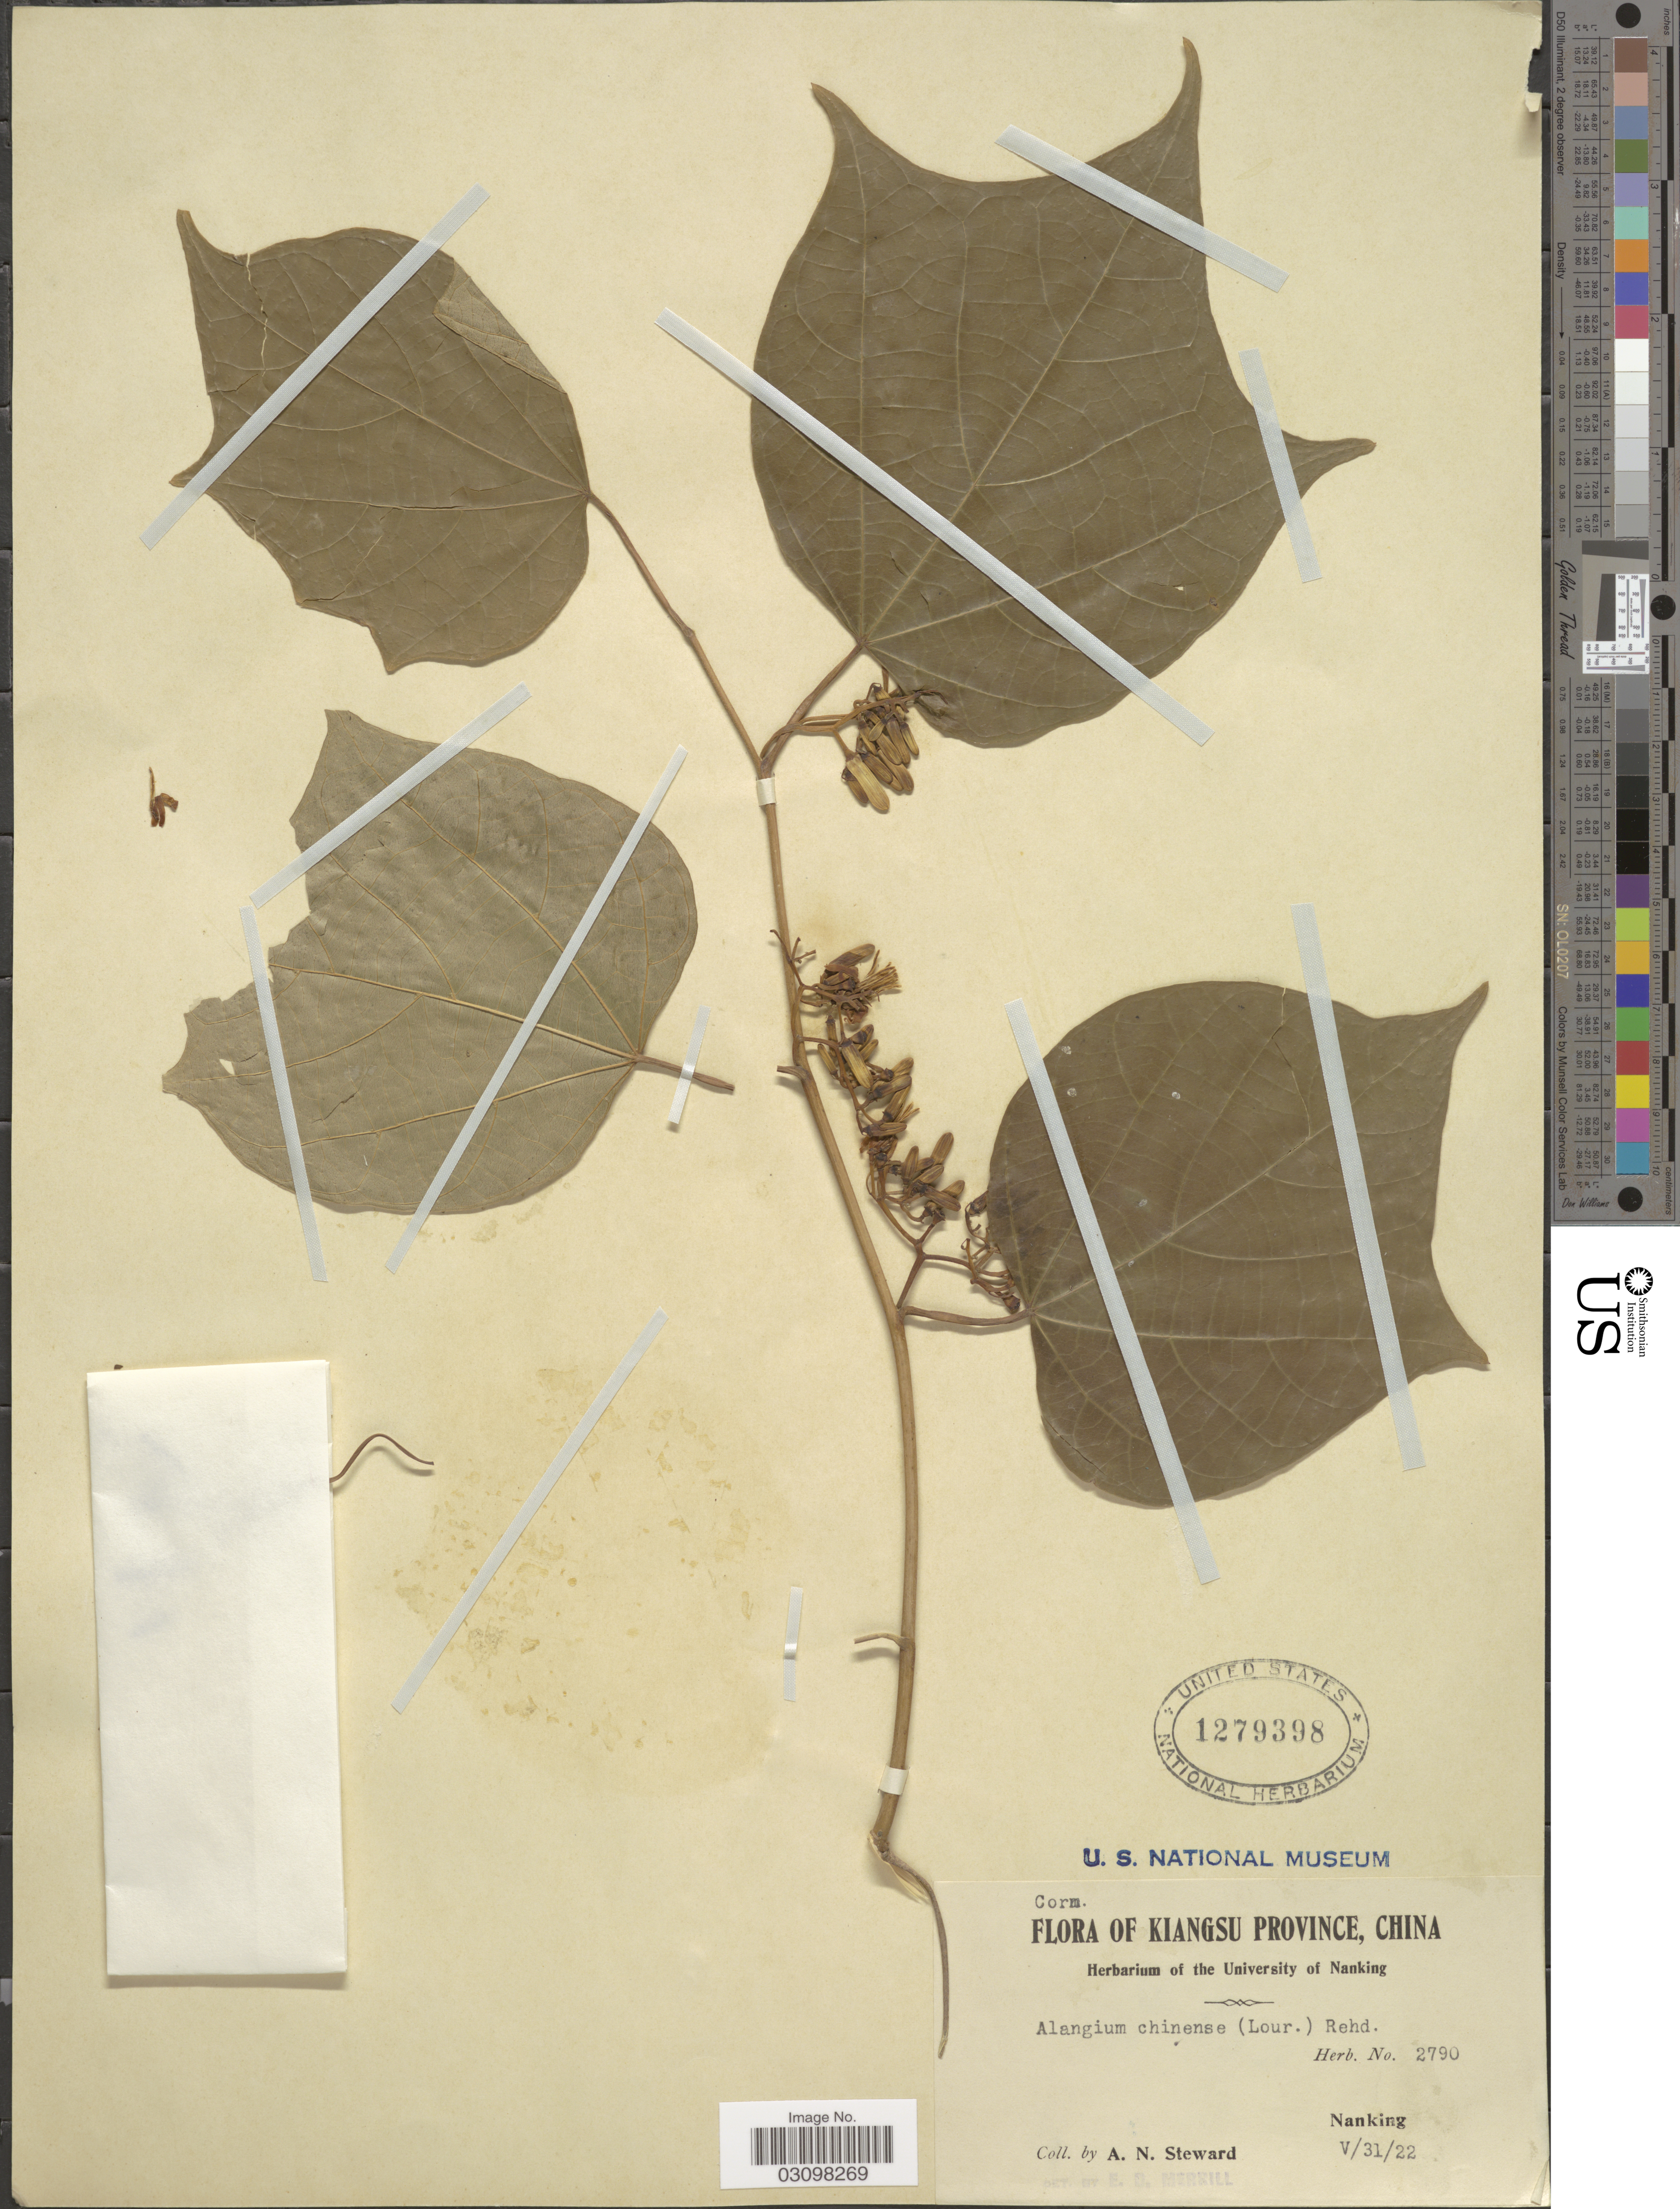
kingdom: Plantae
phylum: Tracheophyta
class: Magnoliopsida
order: Cornales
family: Cornaceae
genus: Alangium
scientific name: Alangium chinense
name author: (Harms) Rehder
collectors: A. N. Steward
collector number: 2790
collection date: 1922-05-31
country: China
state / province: Jiangsu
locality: Kiangsu Province. Nanking.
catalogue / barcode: US 1279398